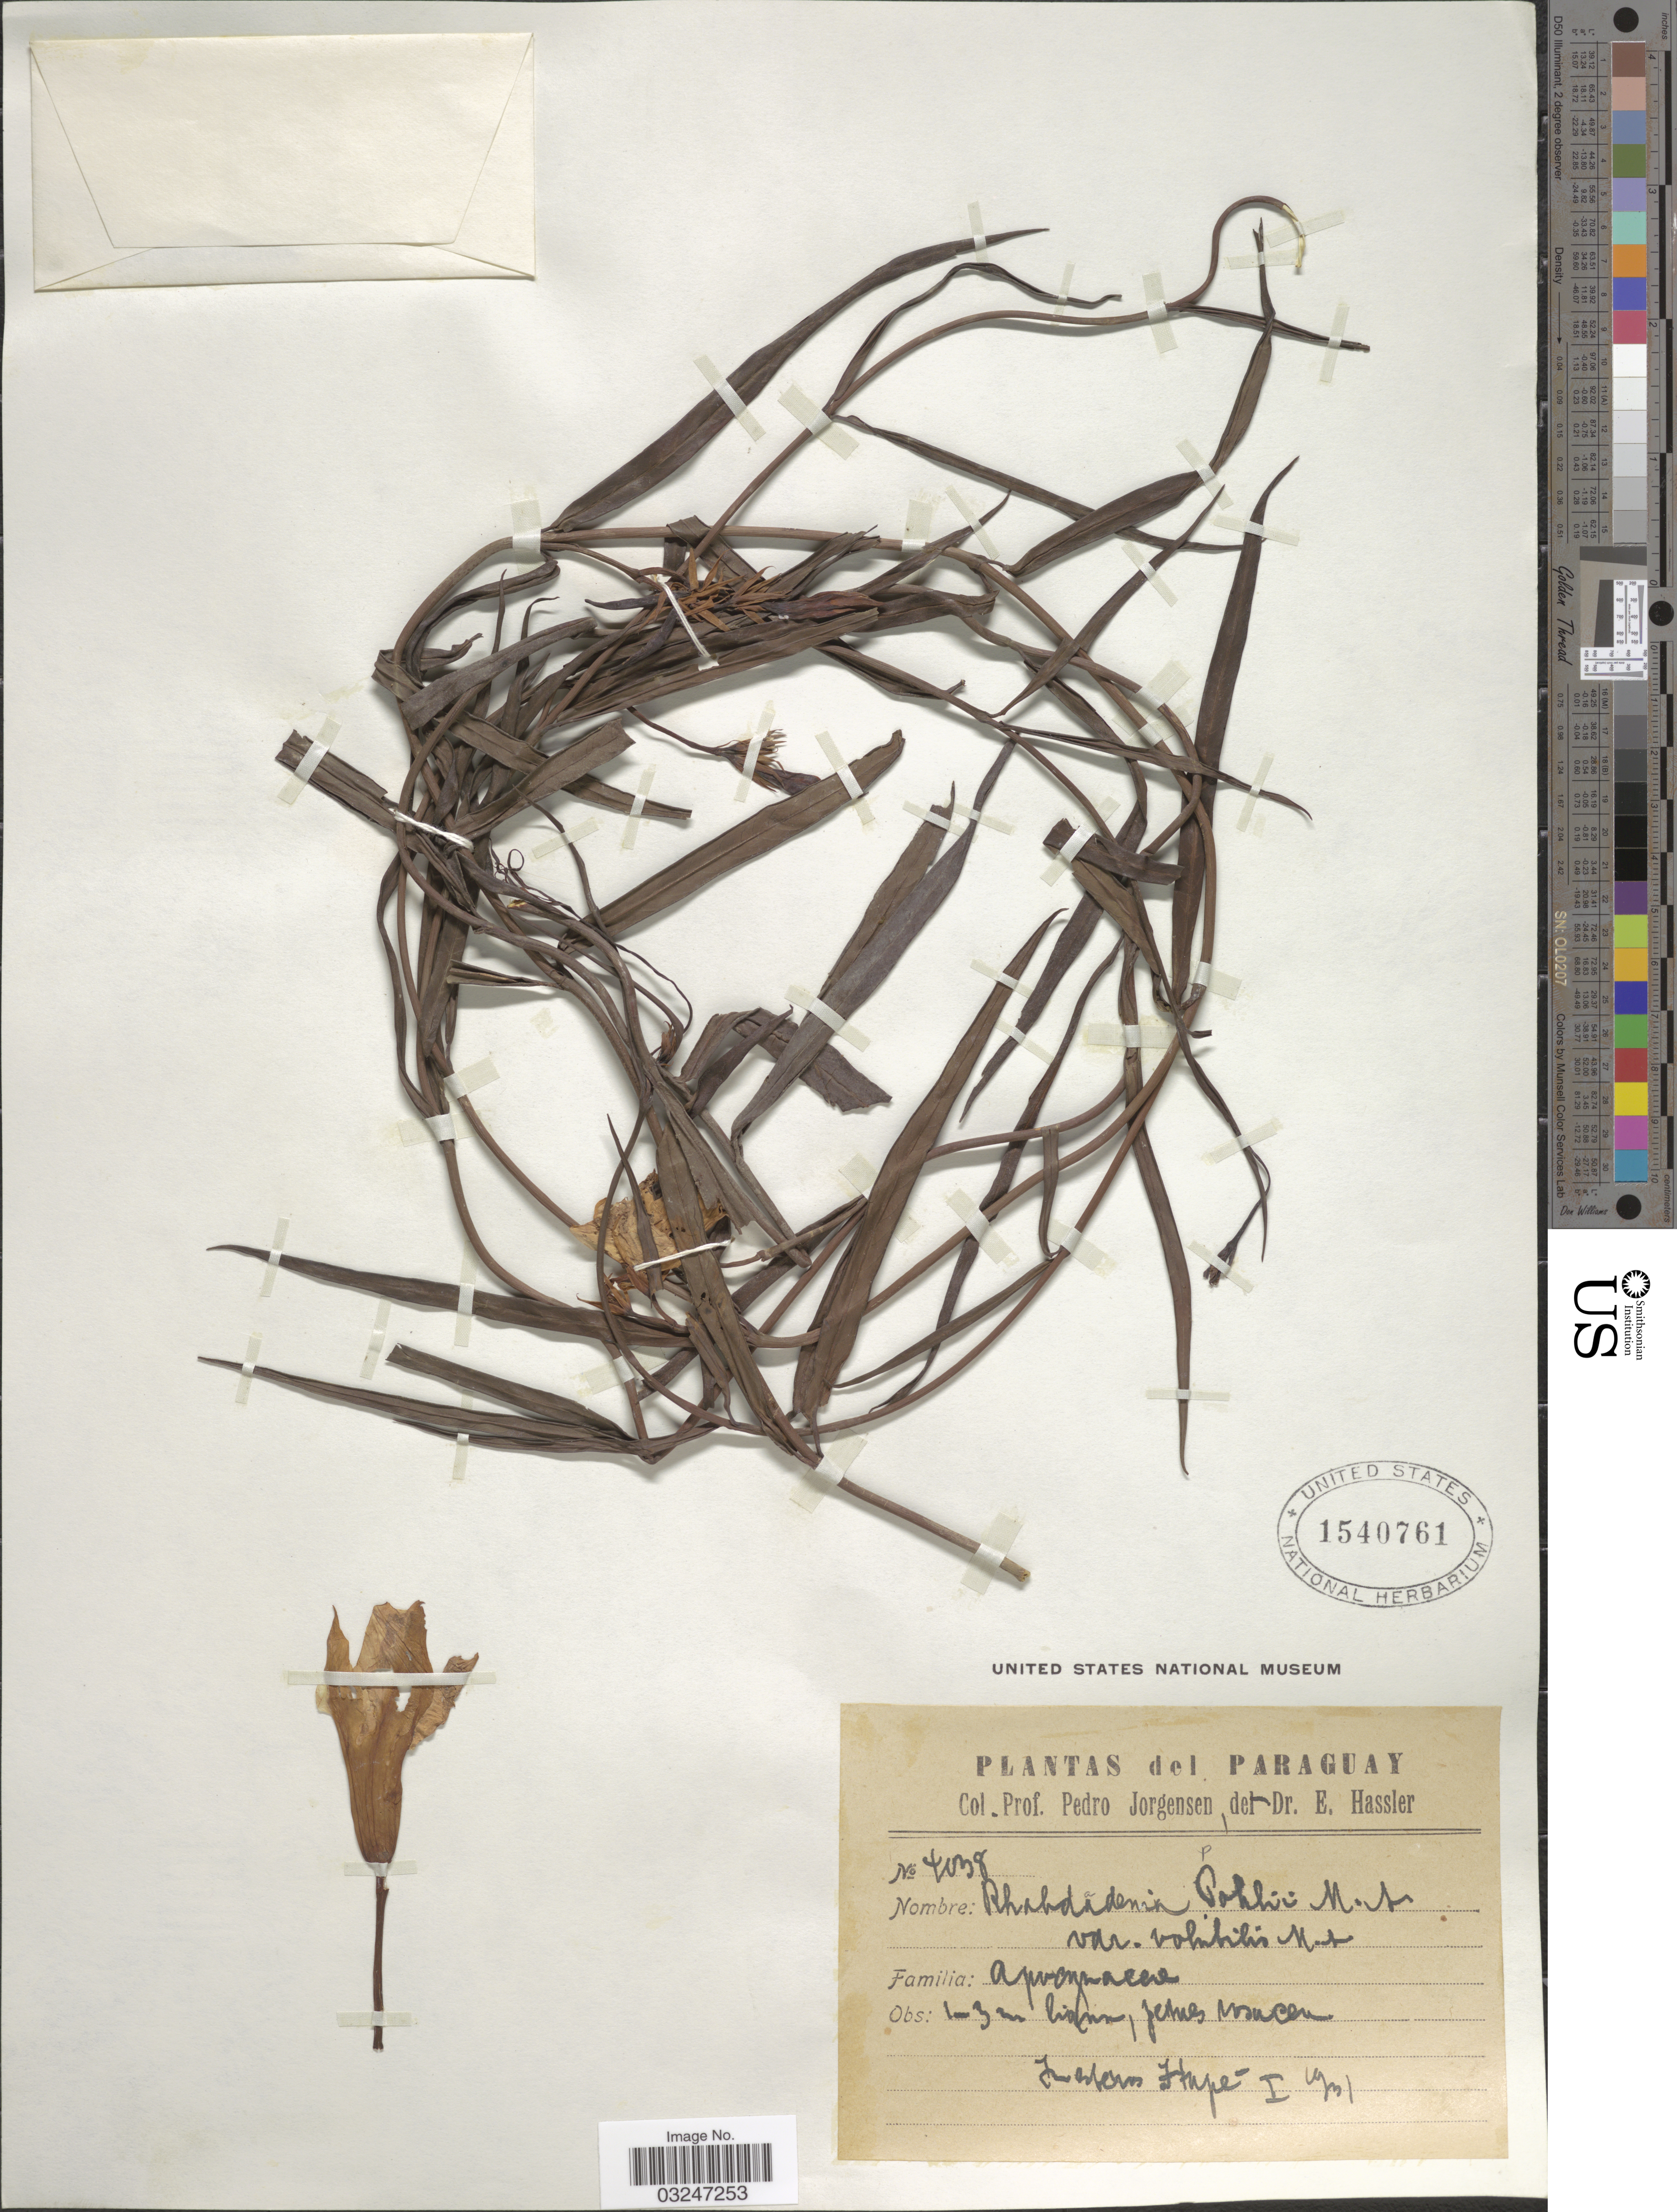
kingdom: Plantae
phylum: Tracheophyta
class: Magnoliopsida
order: Gentianales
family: Apocynaceae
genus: Rhabdadenia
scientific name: Rhabdadenia pohlii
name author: Müll. Arg.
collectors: P. Jörgensen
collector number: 4038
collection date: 1931-01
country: Paraguay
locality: Itapé.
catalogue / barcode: US 1540761